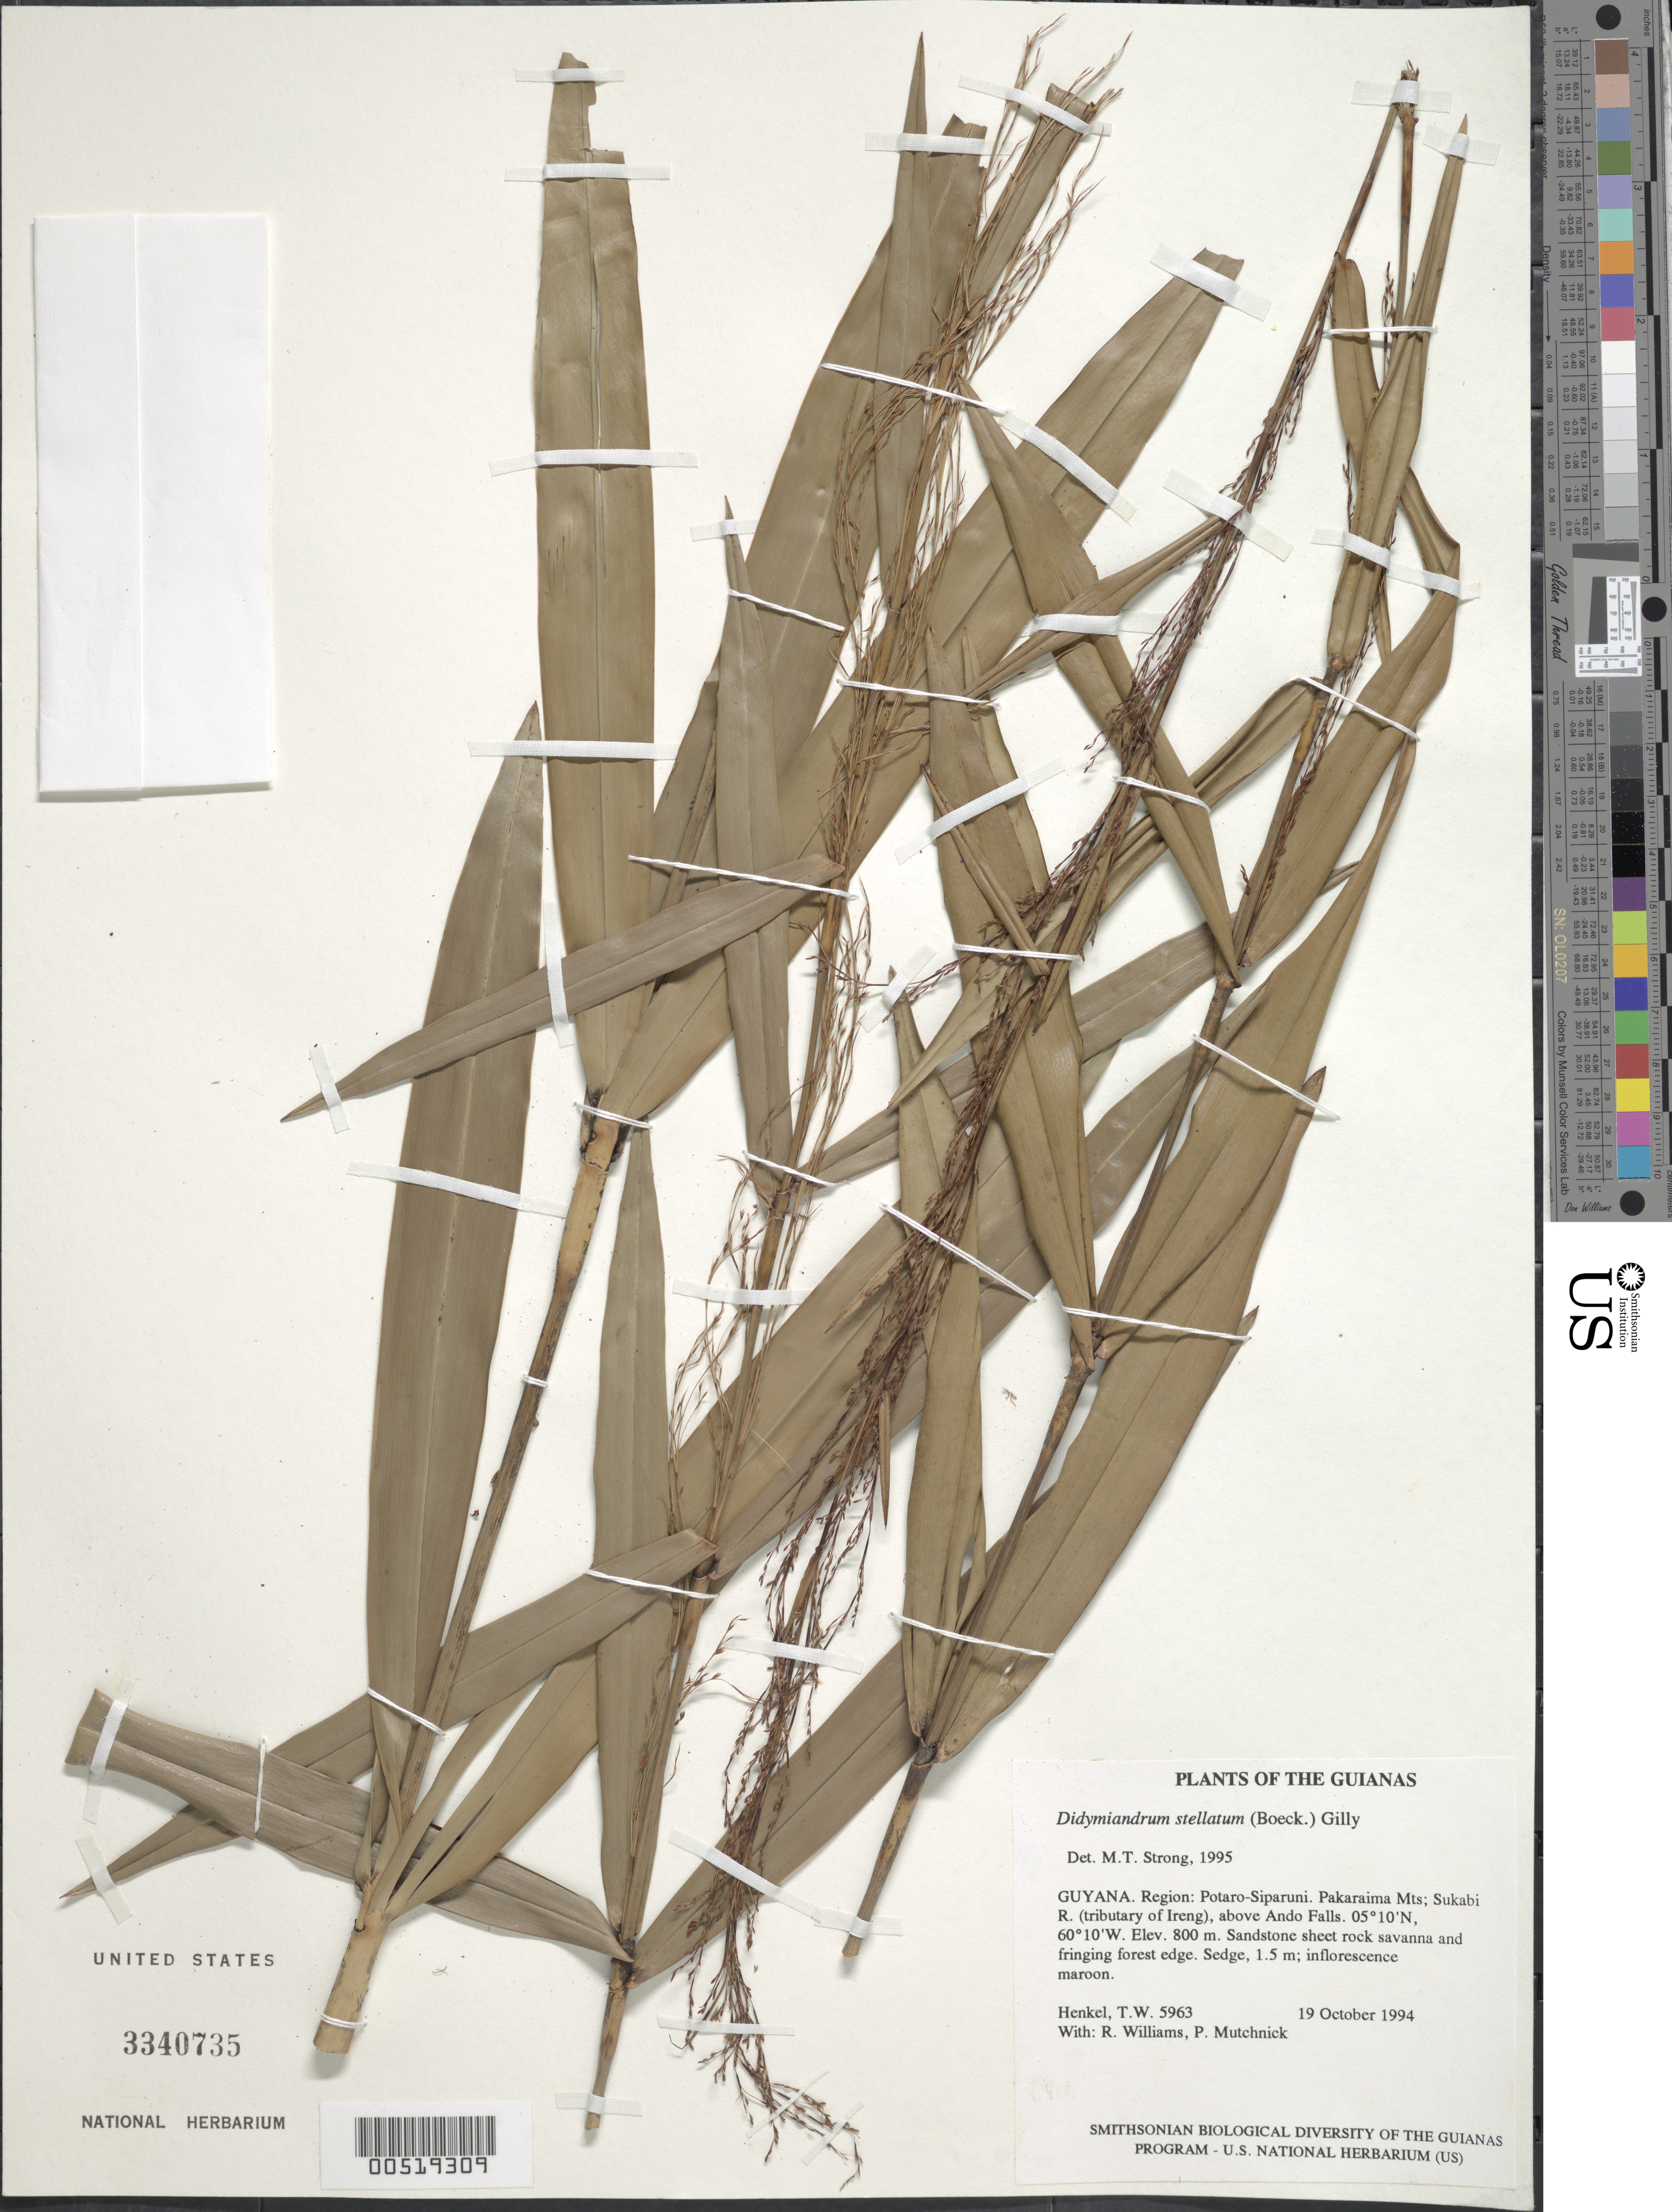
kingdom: Plantae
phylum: Tracheophyta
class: Liliopsida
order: Poales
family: Cyperaceae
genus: Didymiandrum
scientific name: Didymiandrum stellatum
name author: (Boeckeler) Gilly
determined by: Strong, M. T., (US), Smithsonian Institution - National Museum of Natural History (UNITED STATES)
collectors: T. Henkel, R. Williams & P. Mutchnick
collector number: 5963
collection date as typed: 19 October 1994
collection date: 1994-10-19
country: Guyana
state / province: Potaro-Siparuni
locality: Pakaraima Mts; Sukabi R. (tributary of Ireng), above Ando Falls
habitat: Sandstone sheet rock savanna and fringing forest edge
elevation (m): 800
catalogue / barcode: US 3340735